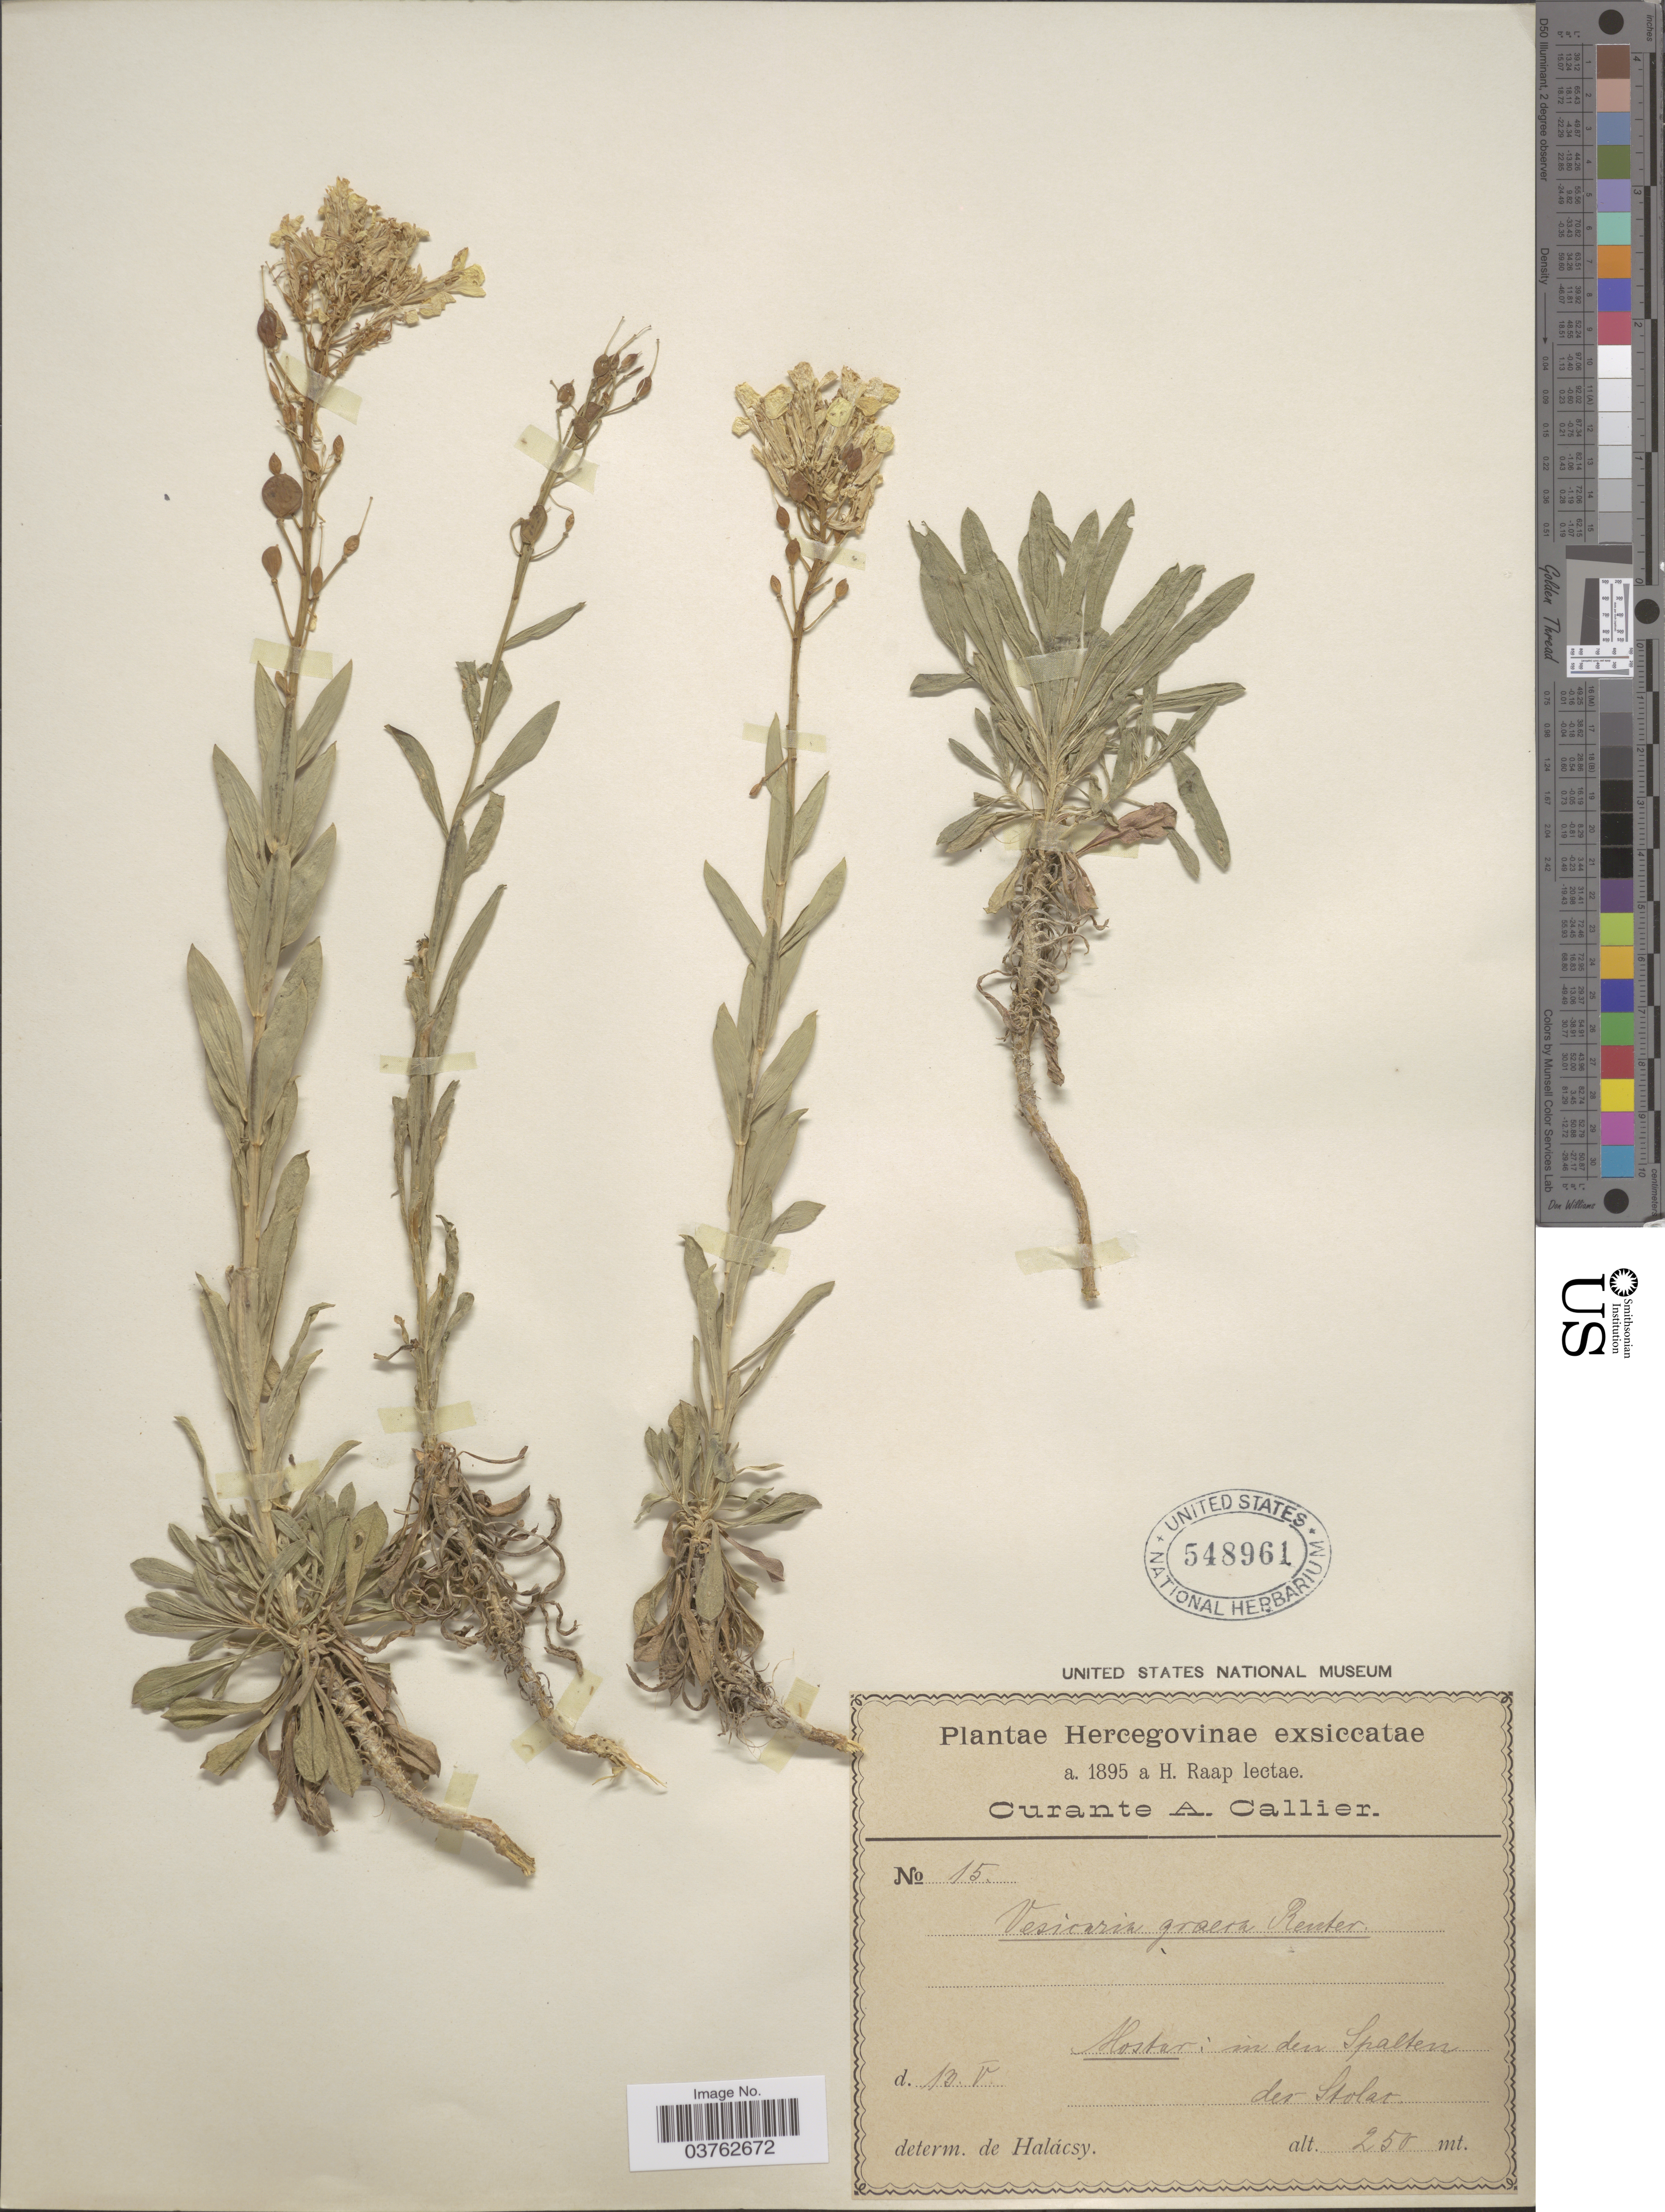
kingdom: Plantae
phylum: Tracheophyta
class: Magnoliopsida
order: Brassicales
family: Brassicaceae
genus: Physaria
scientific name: Physaria graeca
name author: Reut.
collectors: H. Raap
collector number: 15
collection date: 1895-05-13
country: Bosnia and Herzegovina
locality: Hercegovinae. Mostar: in den Spalten des Stolar.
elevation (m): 250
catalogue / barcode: US 548961